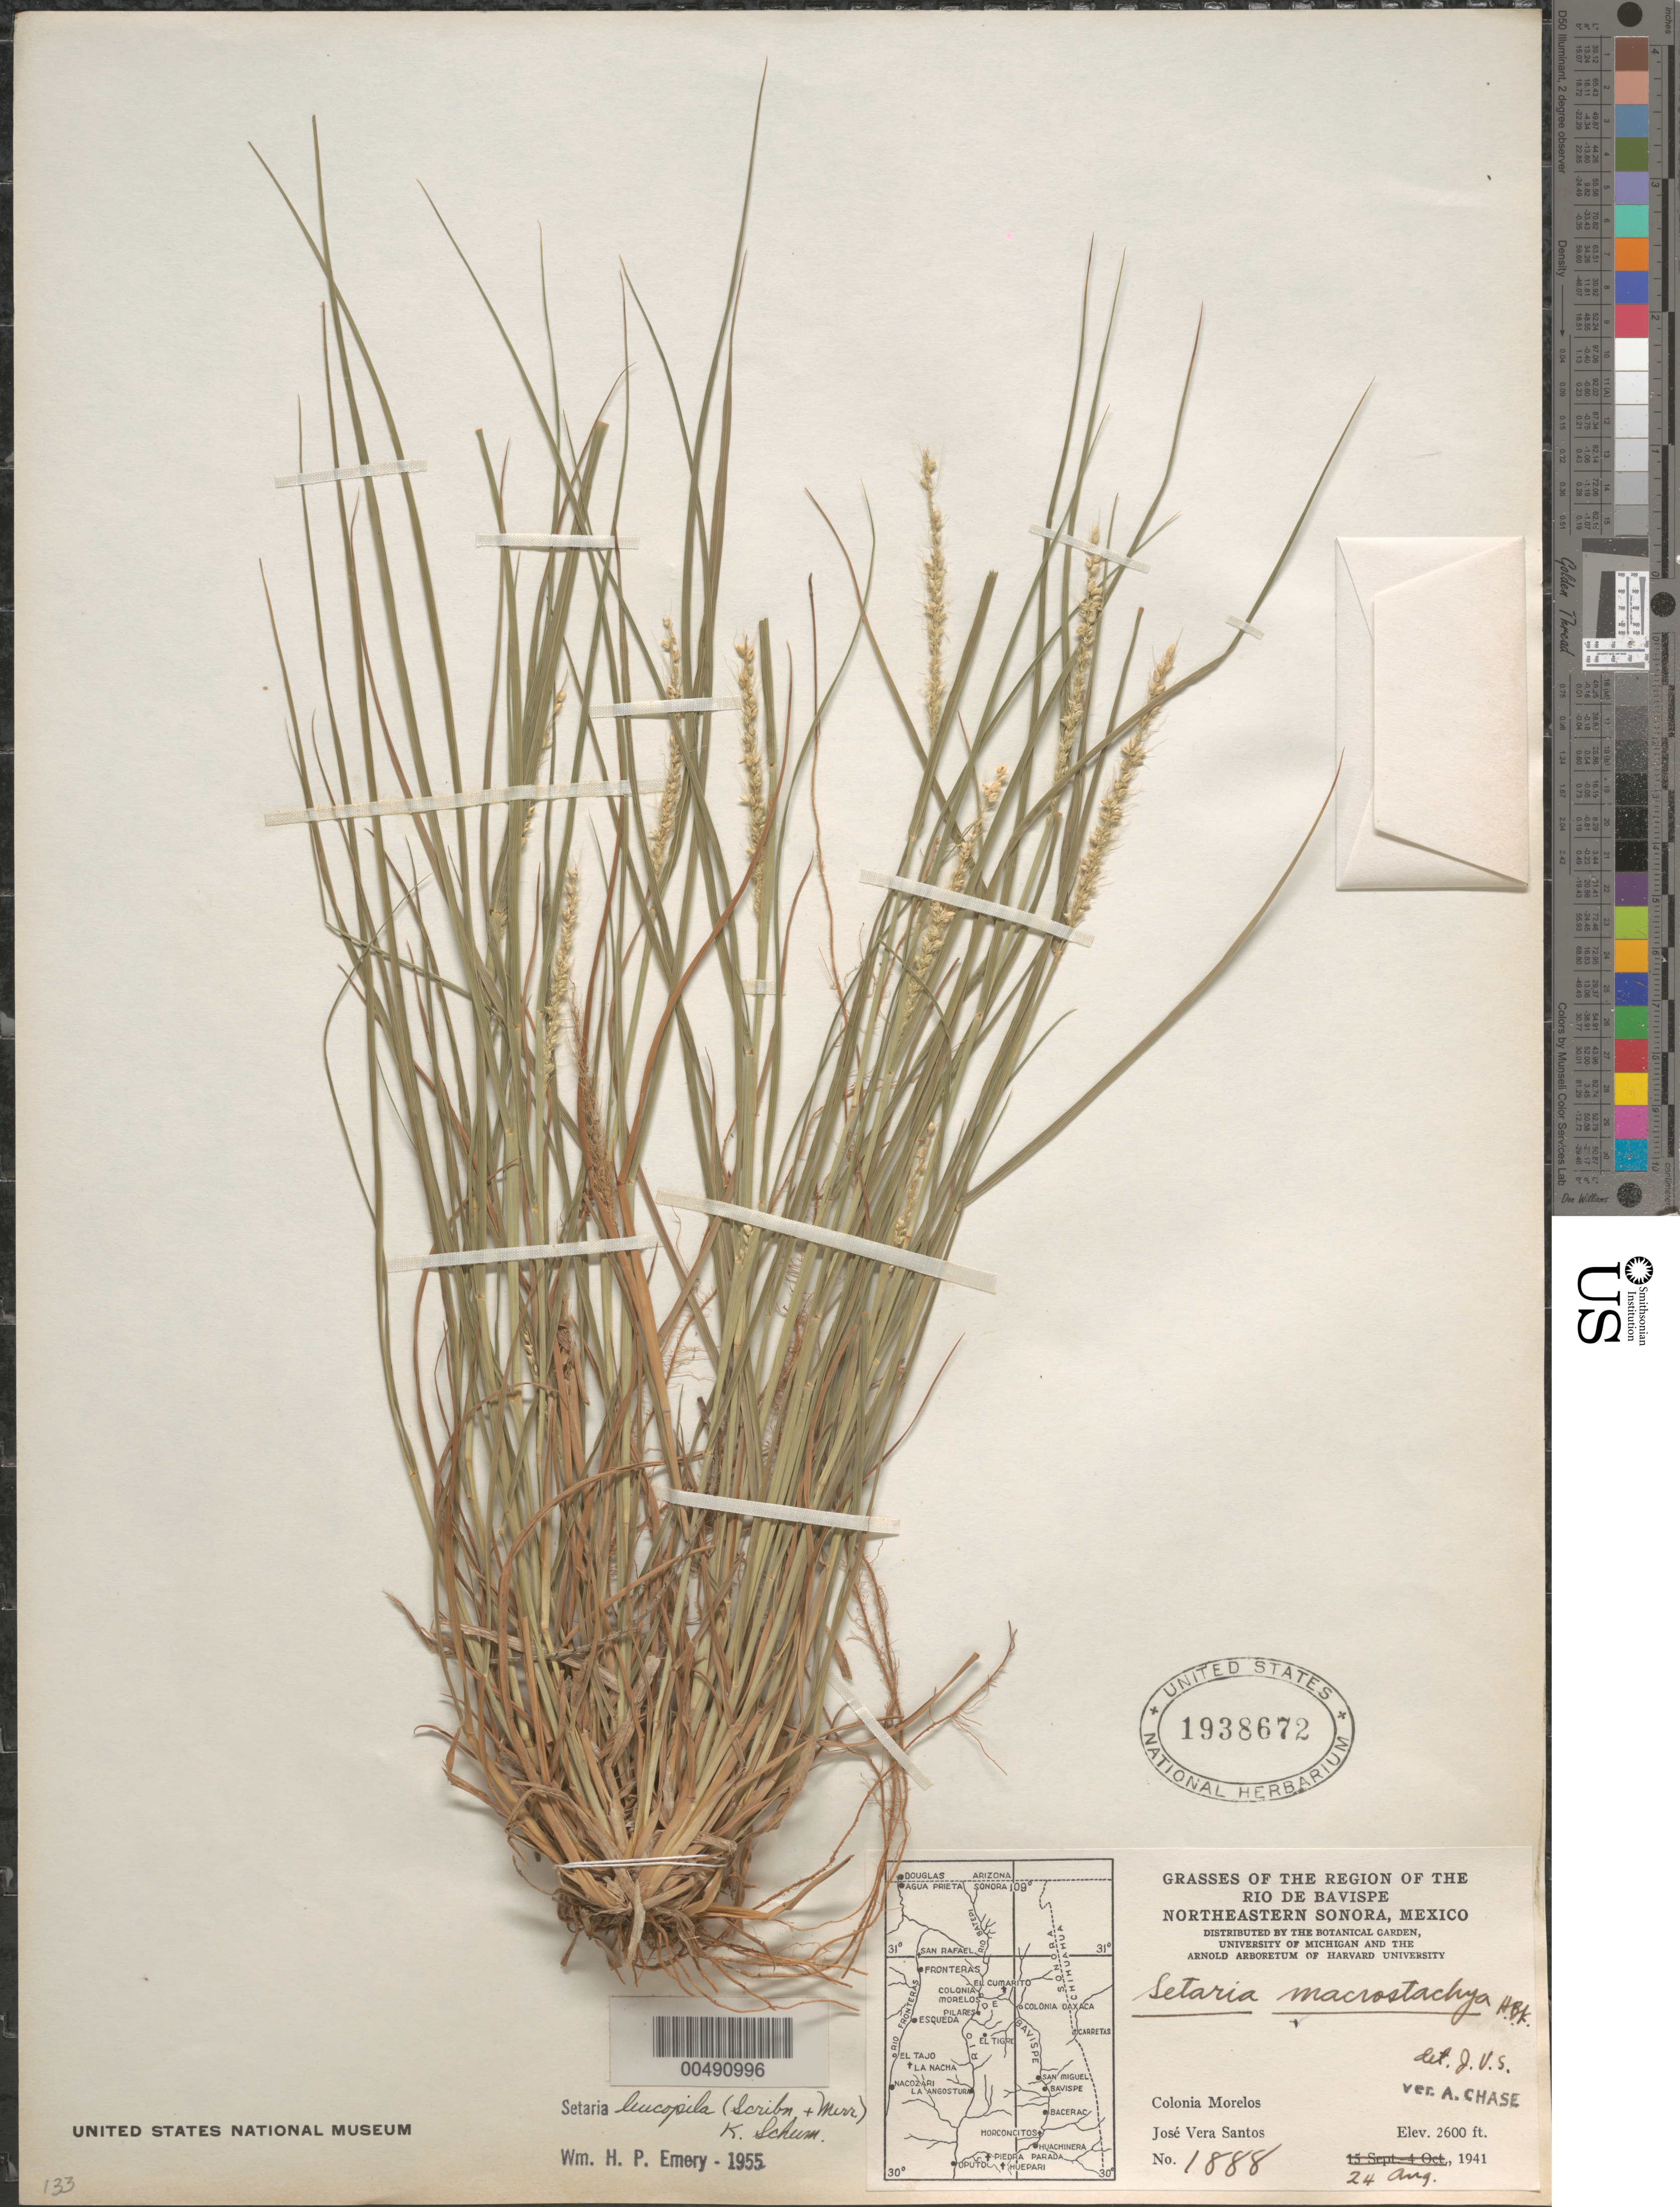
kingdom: Plantae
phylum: Tracheophyta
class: Liliopsida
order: Poales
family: Poaceae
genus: Setaria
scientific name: Setaria leucopila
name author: (Scribn. & Merr.) K. Schum.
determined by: Emery, W. H. P.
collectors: J. V. Santos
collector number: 1888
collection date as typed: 24 Aug 1941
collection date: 1941-08-24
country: Mexico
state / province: Sonora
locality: Region of the Rio de Bavispe, NE Sonora, Colonia Morelos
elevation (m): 792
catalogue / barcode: US 1938672